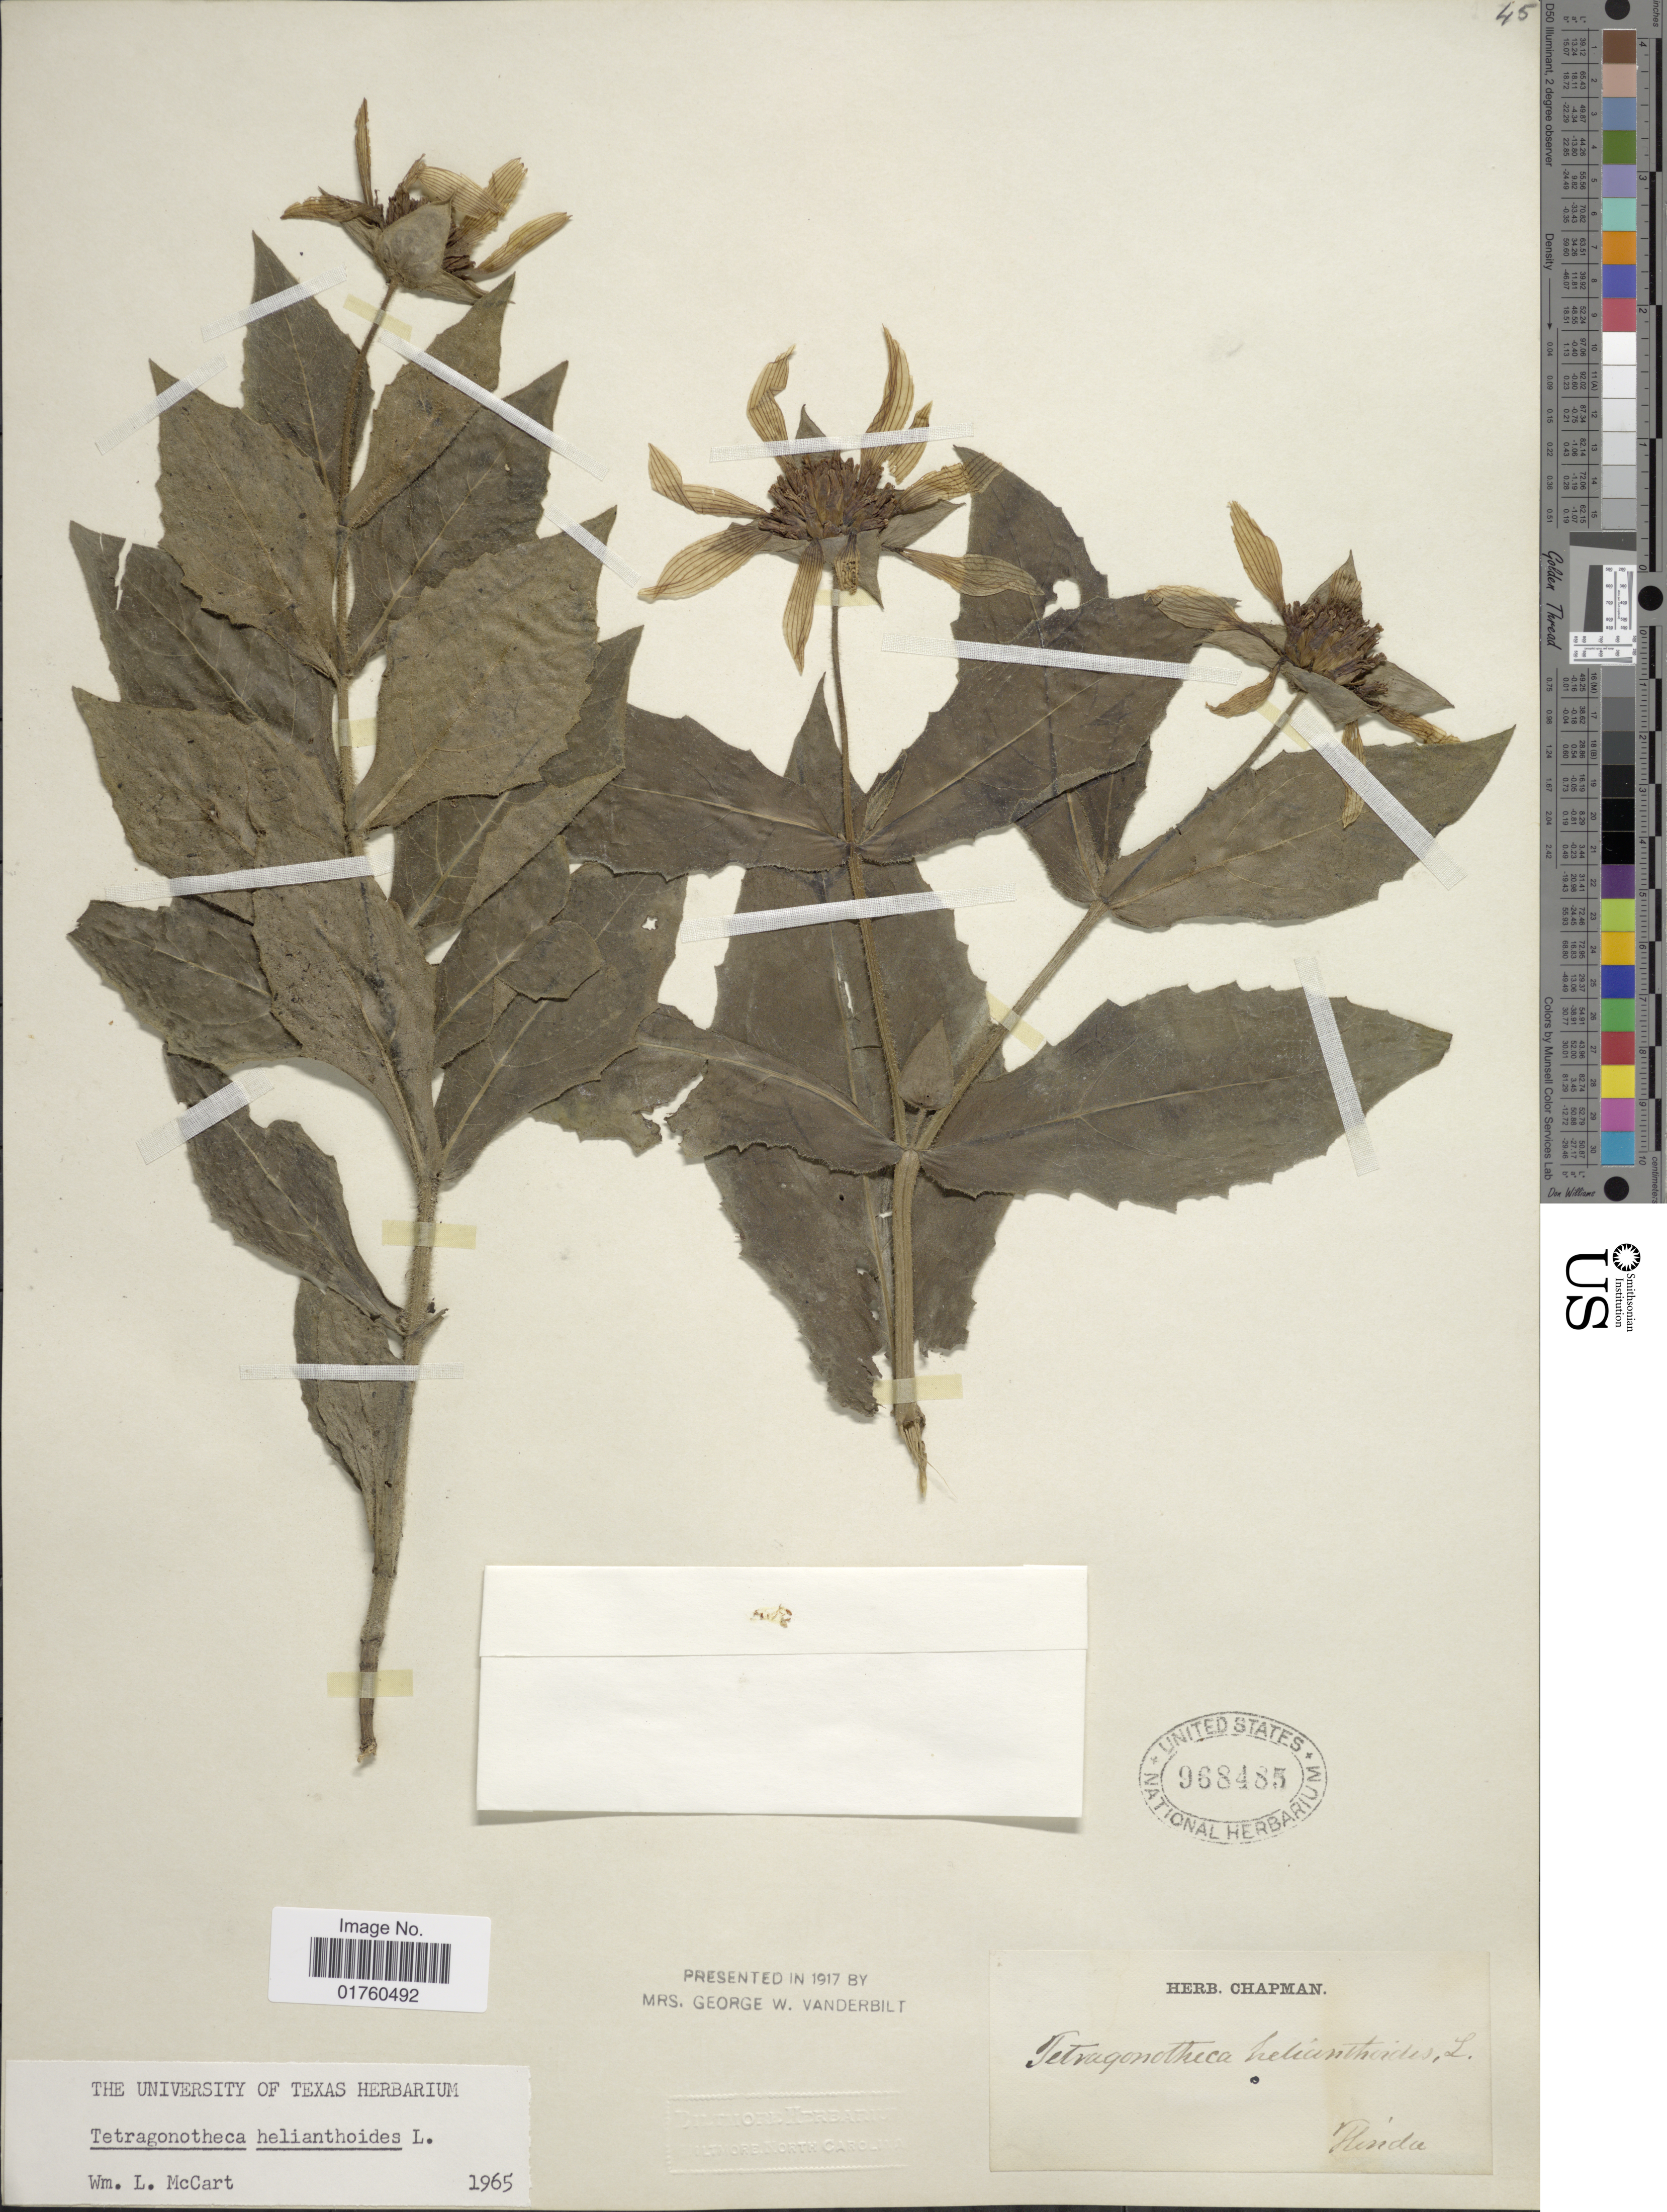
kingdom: Plantae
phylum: Tracheophyta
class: Magnoliopsida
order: Asterales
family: Asteraceae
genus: Tetragonotheca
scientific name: Tetragonotheca helianthoides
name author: L.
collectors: ex herb. Chapman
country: United States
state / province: Florida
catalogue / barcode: US 968485